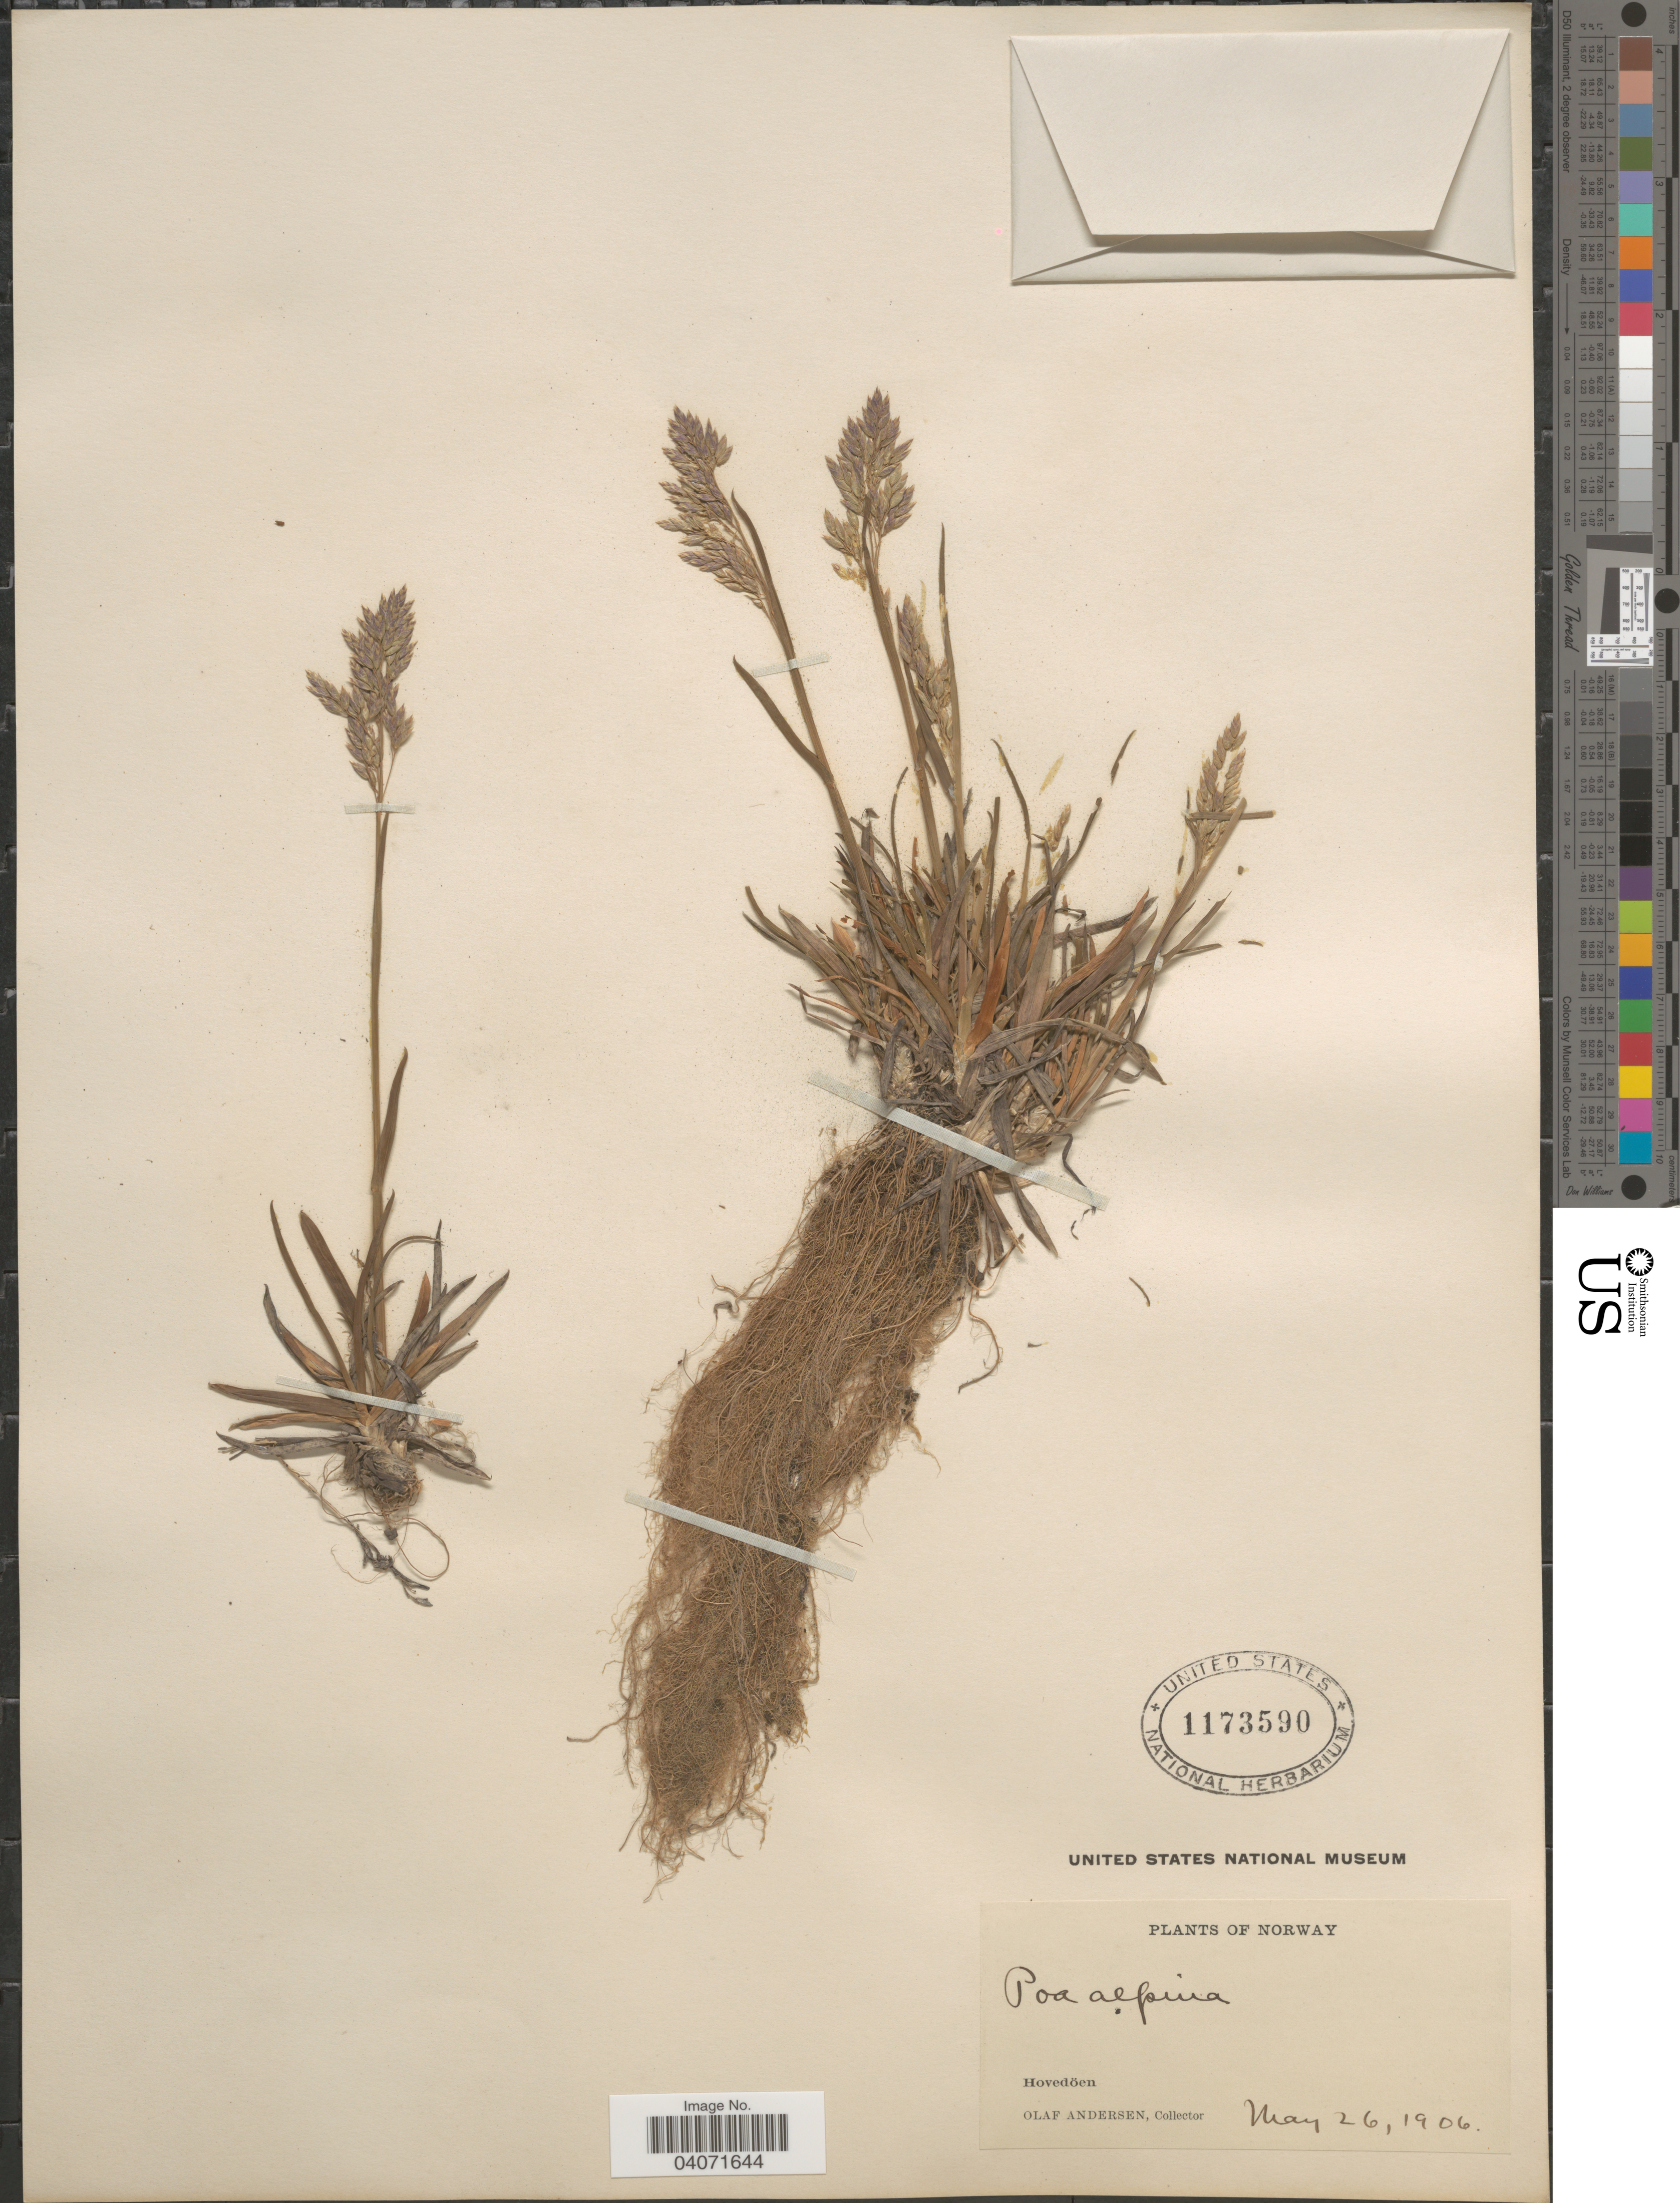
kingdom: Plantae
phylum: Tracheophyta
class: Liliopsida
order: Poales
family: Poaceae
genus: Poa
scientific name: Poa alpina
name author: L.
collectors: O. Andersen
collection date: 1906-05-26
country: Norway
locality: Hovedöen.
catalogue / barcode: US 1173590